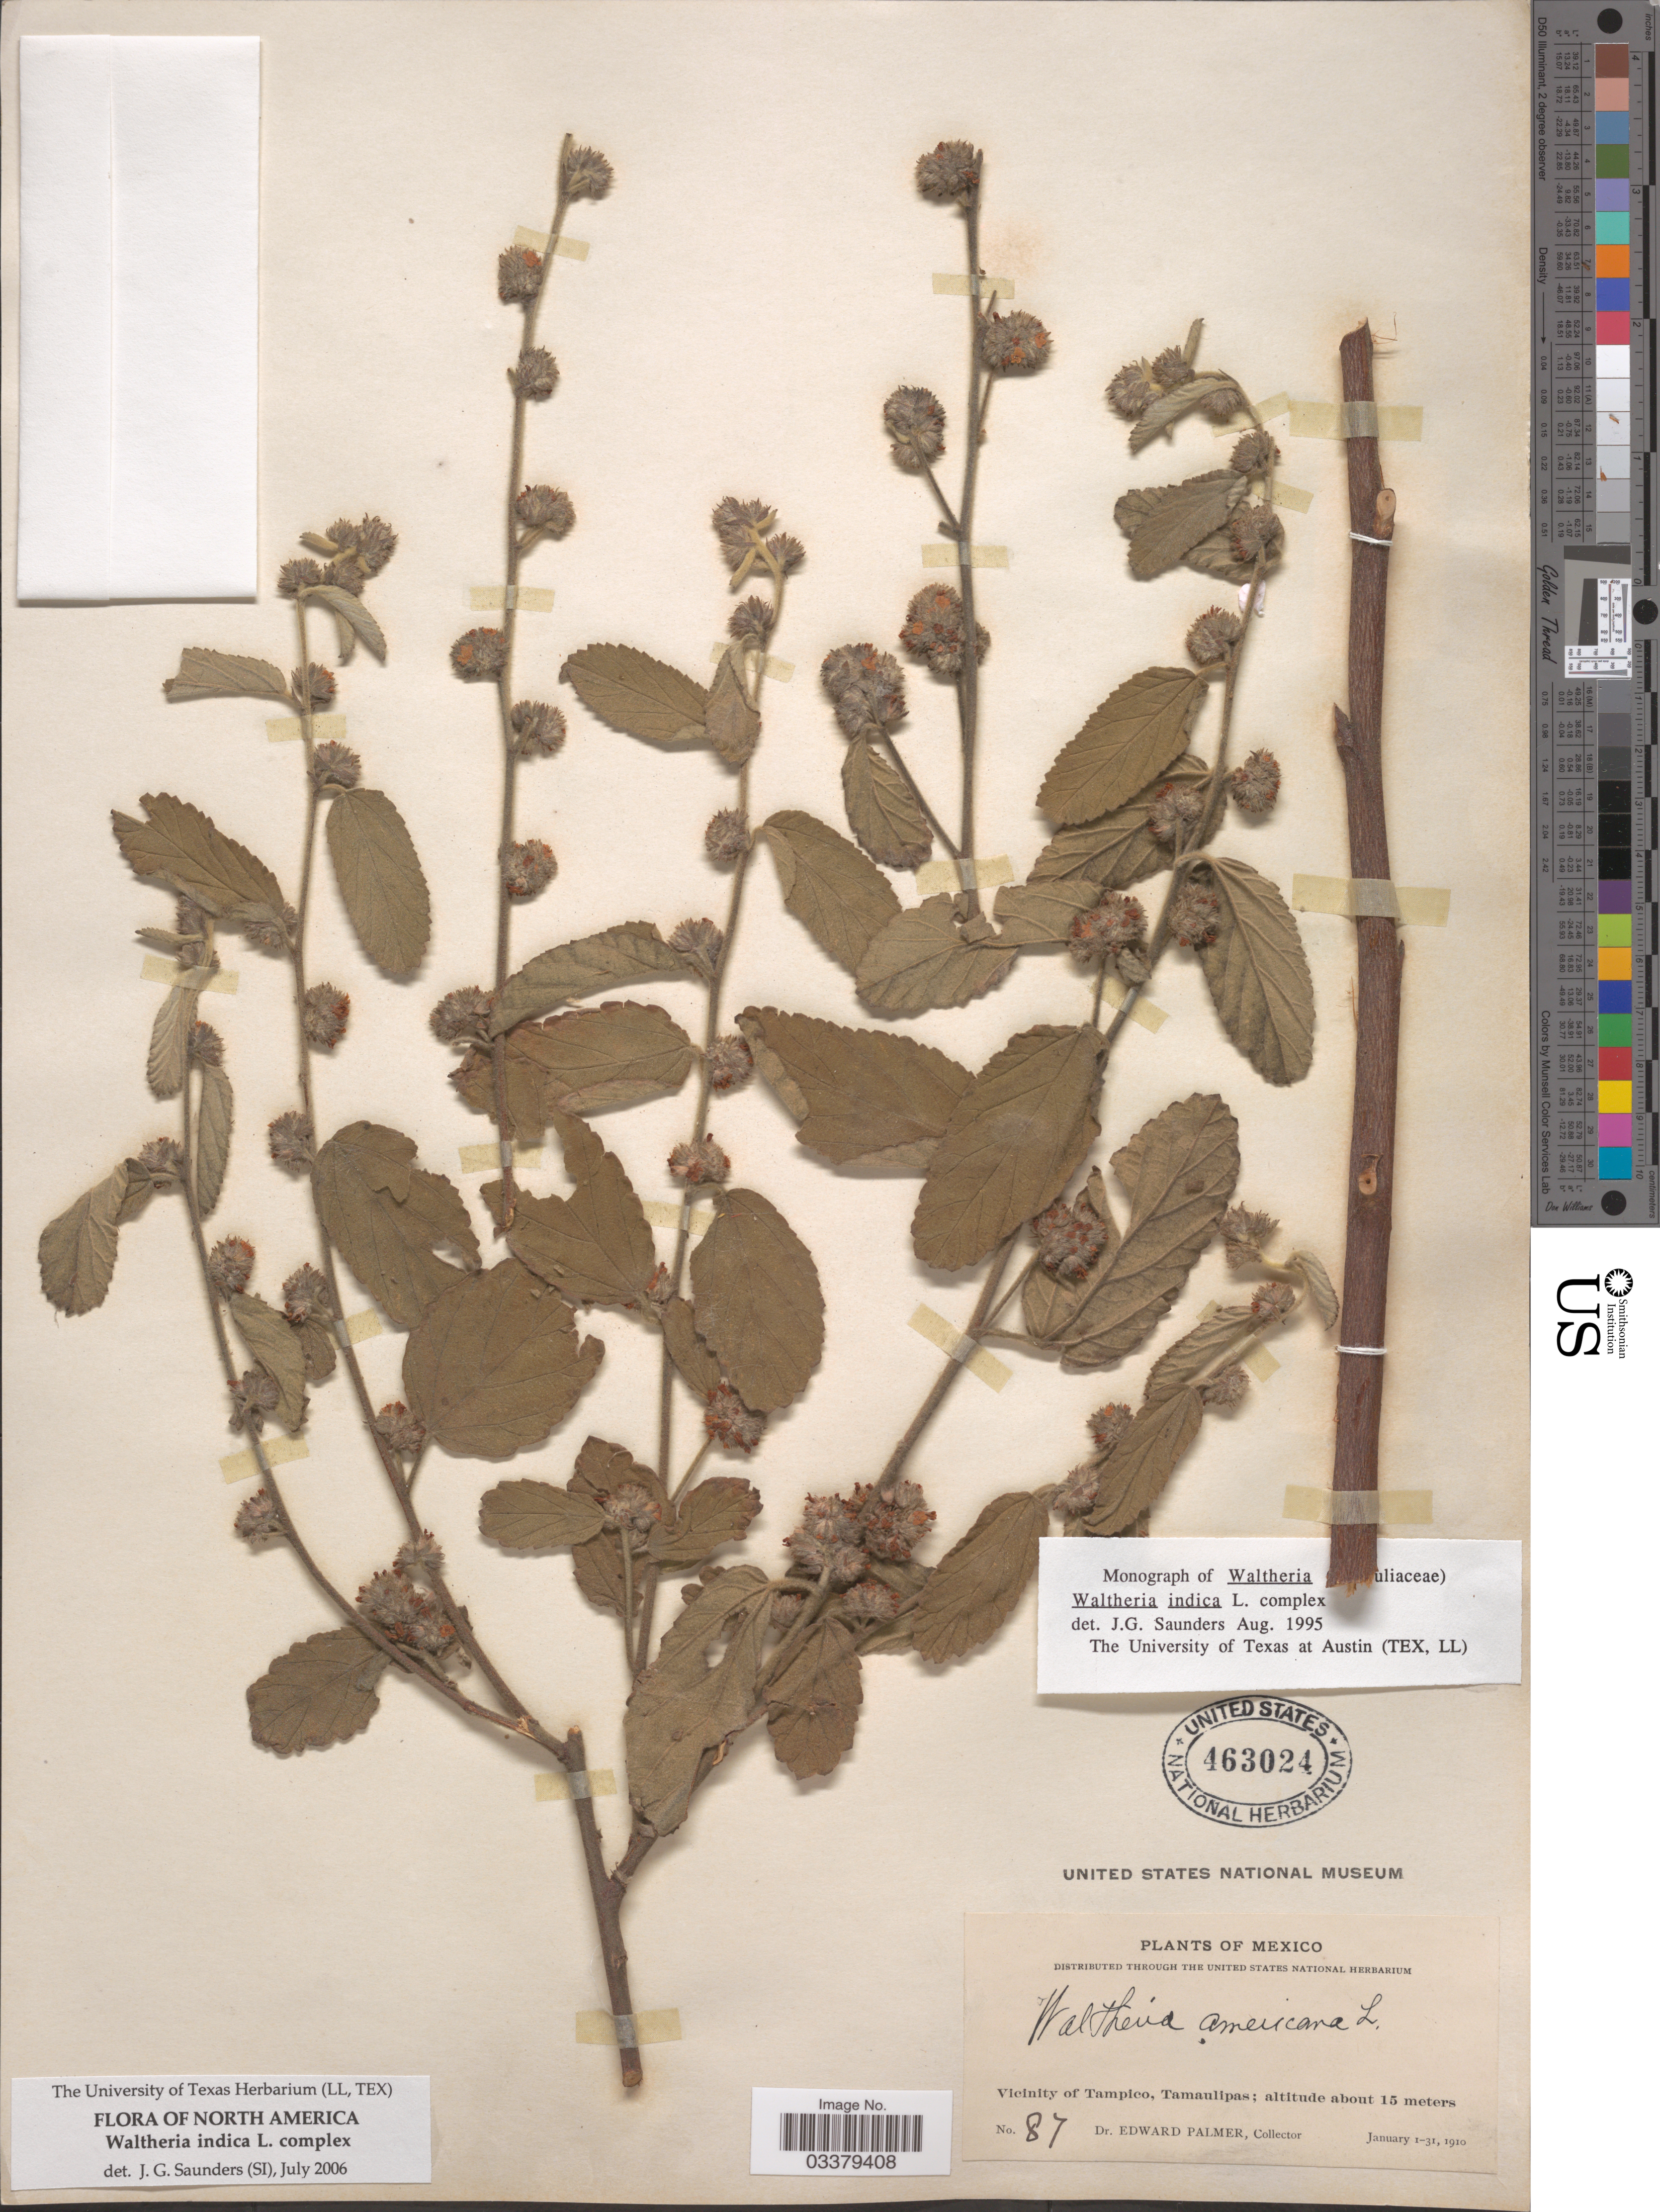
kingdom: Plantae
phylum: Tracheophyta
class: Magnoliopsida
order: Malvales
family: Malvaceae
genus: Waltheria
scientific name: Waltheria indica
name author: L.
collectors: E. Palmer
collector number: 87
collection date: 1910-01-01/1910-01-31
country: Mexico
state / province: Tamaulipas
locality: Vicinity of Tampico.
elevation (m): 15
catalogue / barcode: US 463024